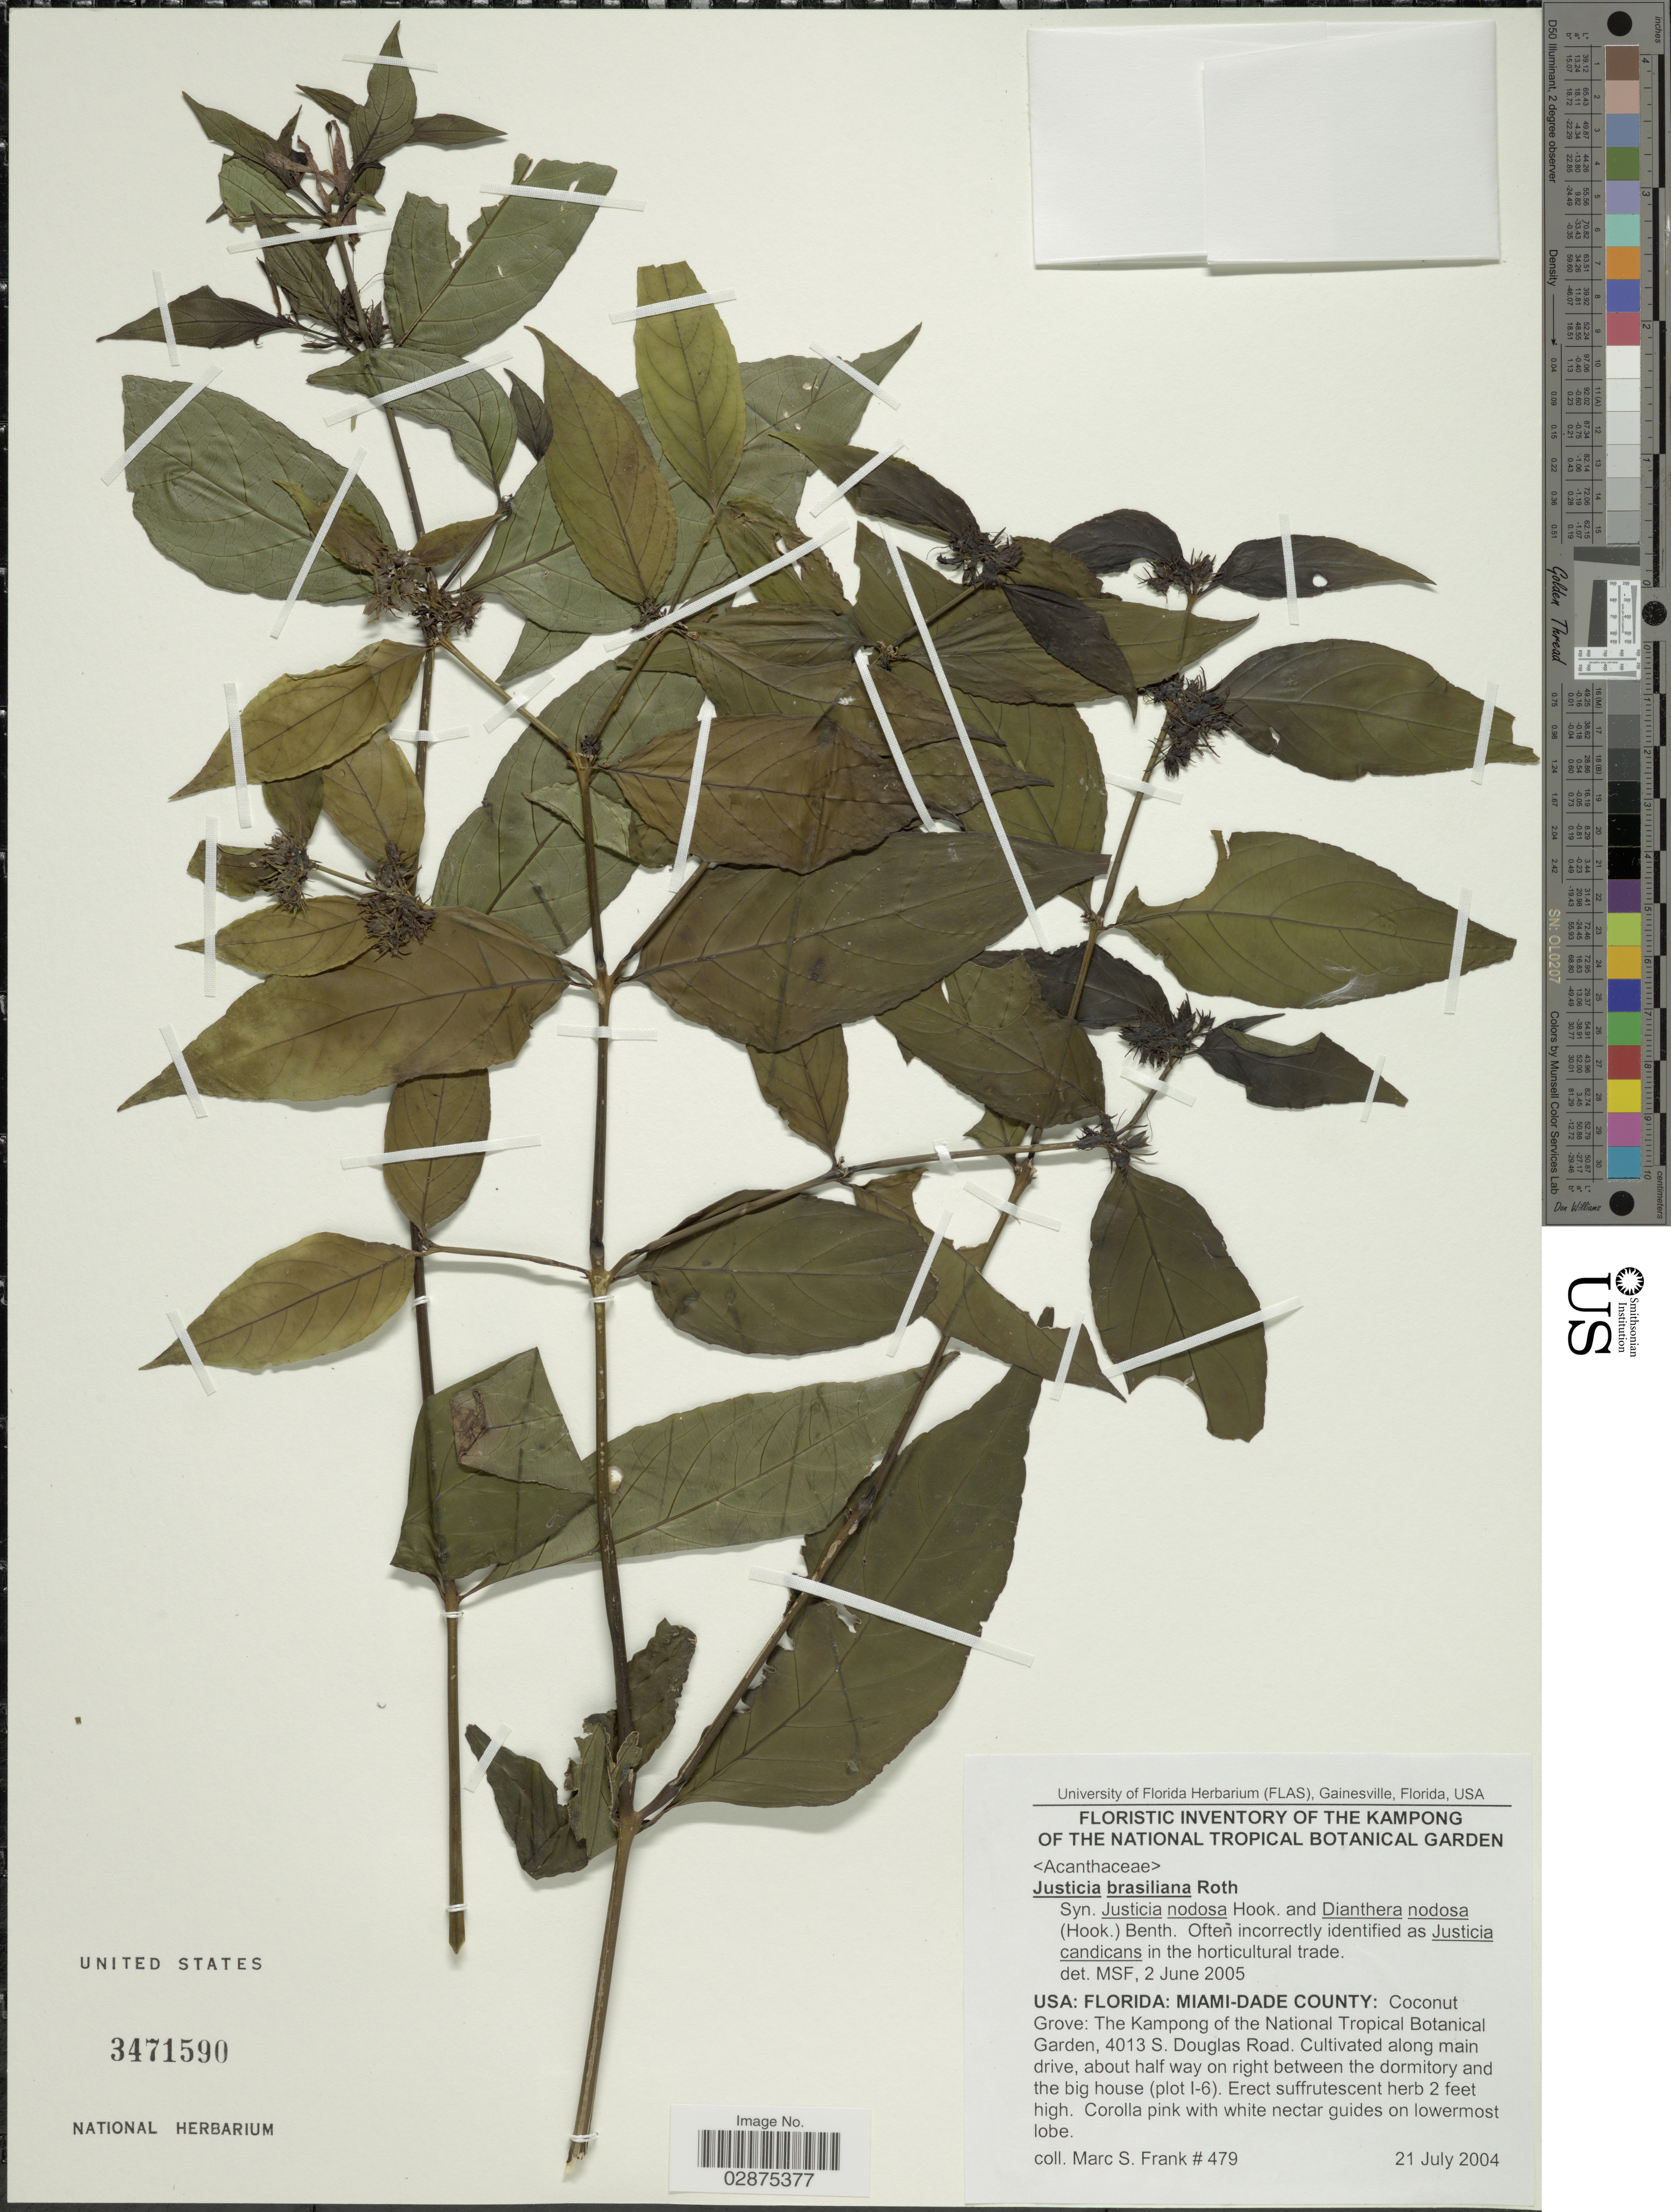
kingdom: Plantae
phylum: Tracheophyta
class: Magnoliopsida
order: Lamiales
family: Acanthaceae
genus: Justicia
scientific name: Justicia brasiliana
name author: Roth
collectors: M. Frank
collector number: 479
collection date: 2004-07-21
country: United States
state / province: Florida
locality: Miami- Dade County: Coconut Grove: The Kampong of the National Tropical Botanical Garden, 4013 S. Douglas Road. along main drive, about half way on right between the dormitory and big house (plot I-6).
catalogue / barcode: US 3471590